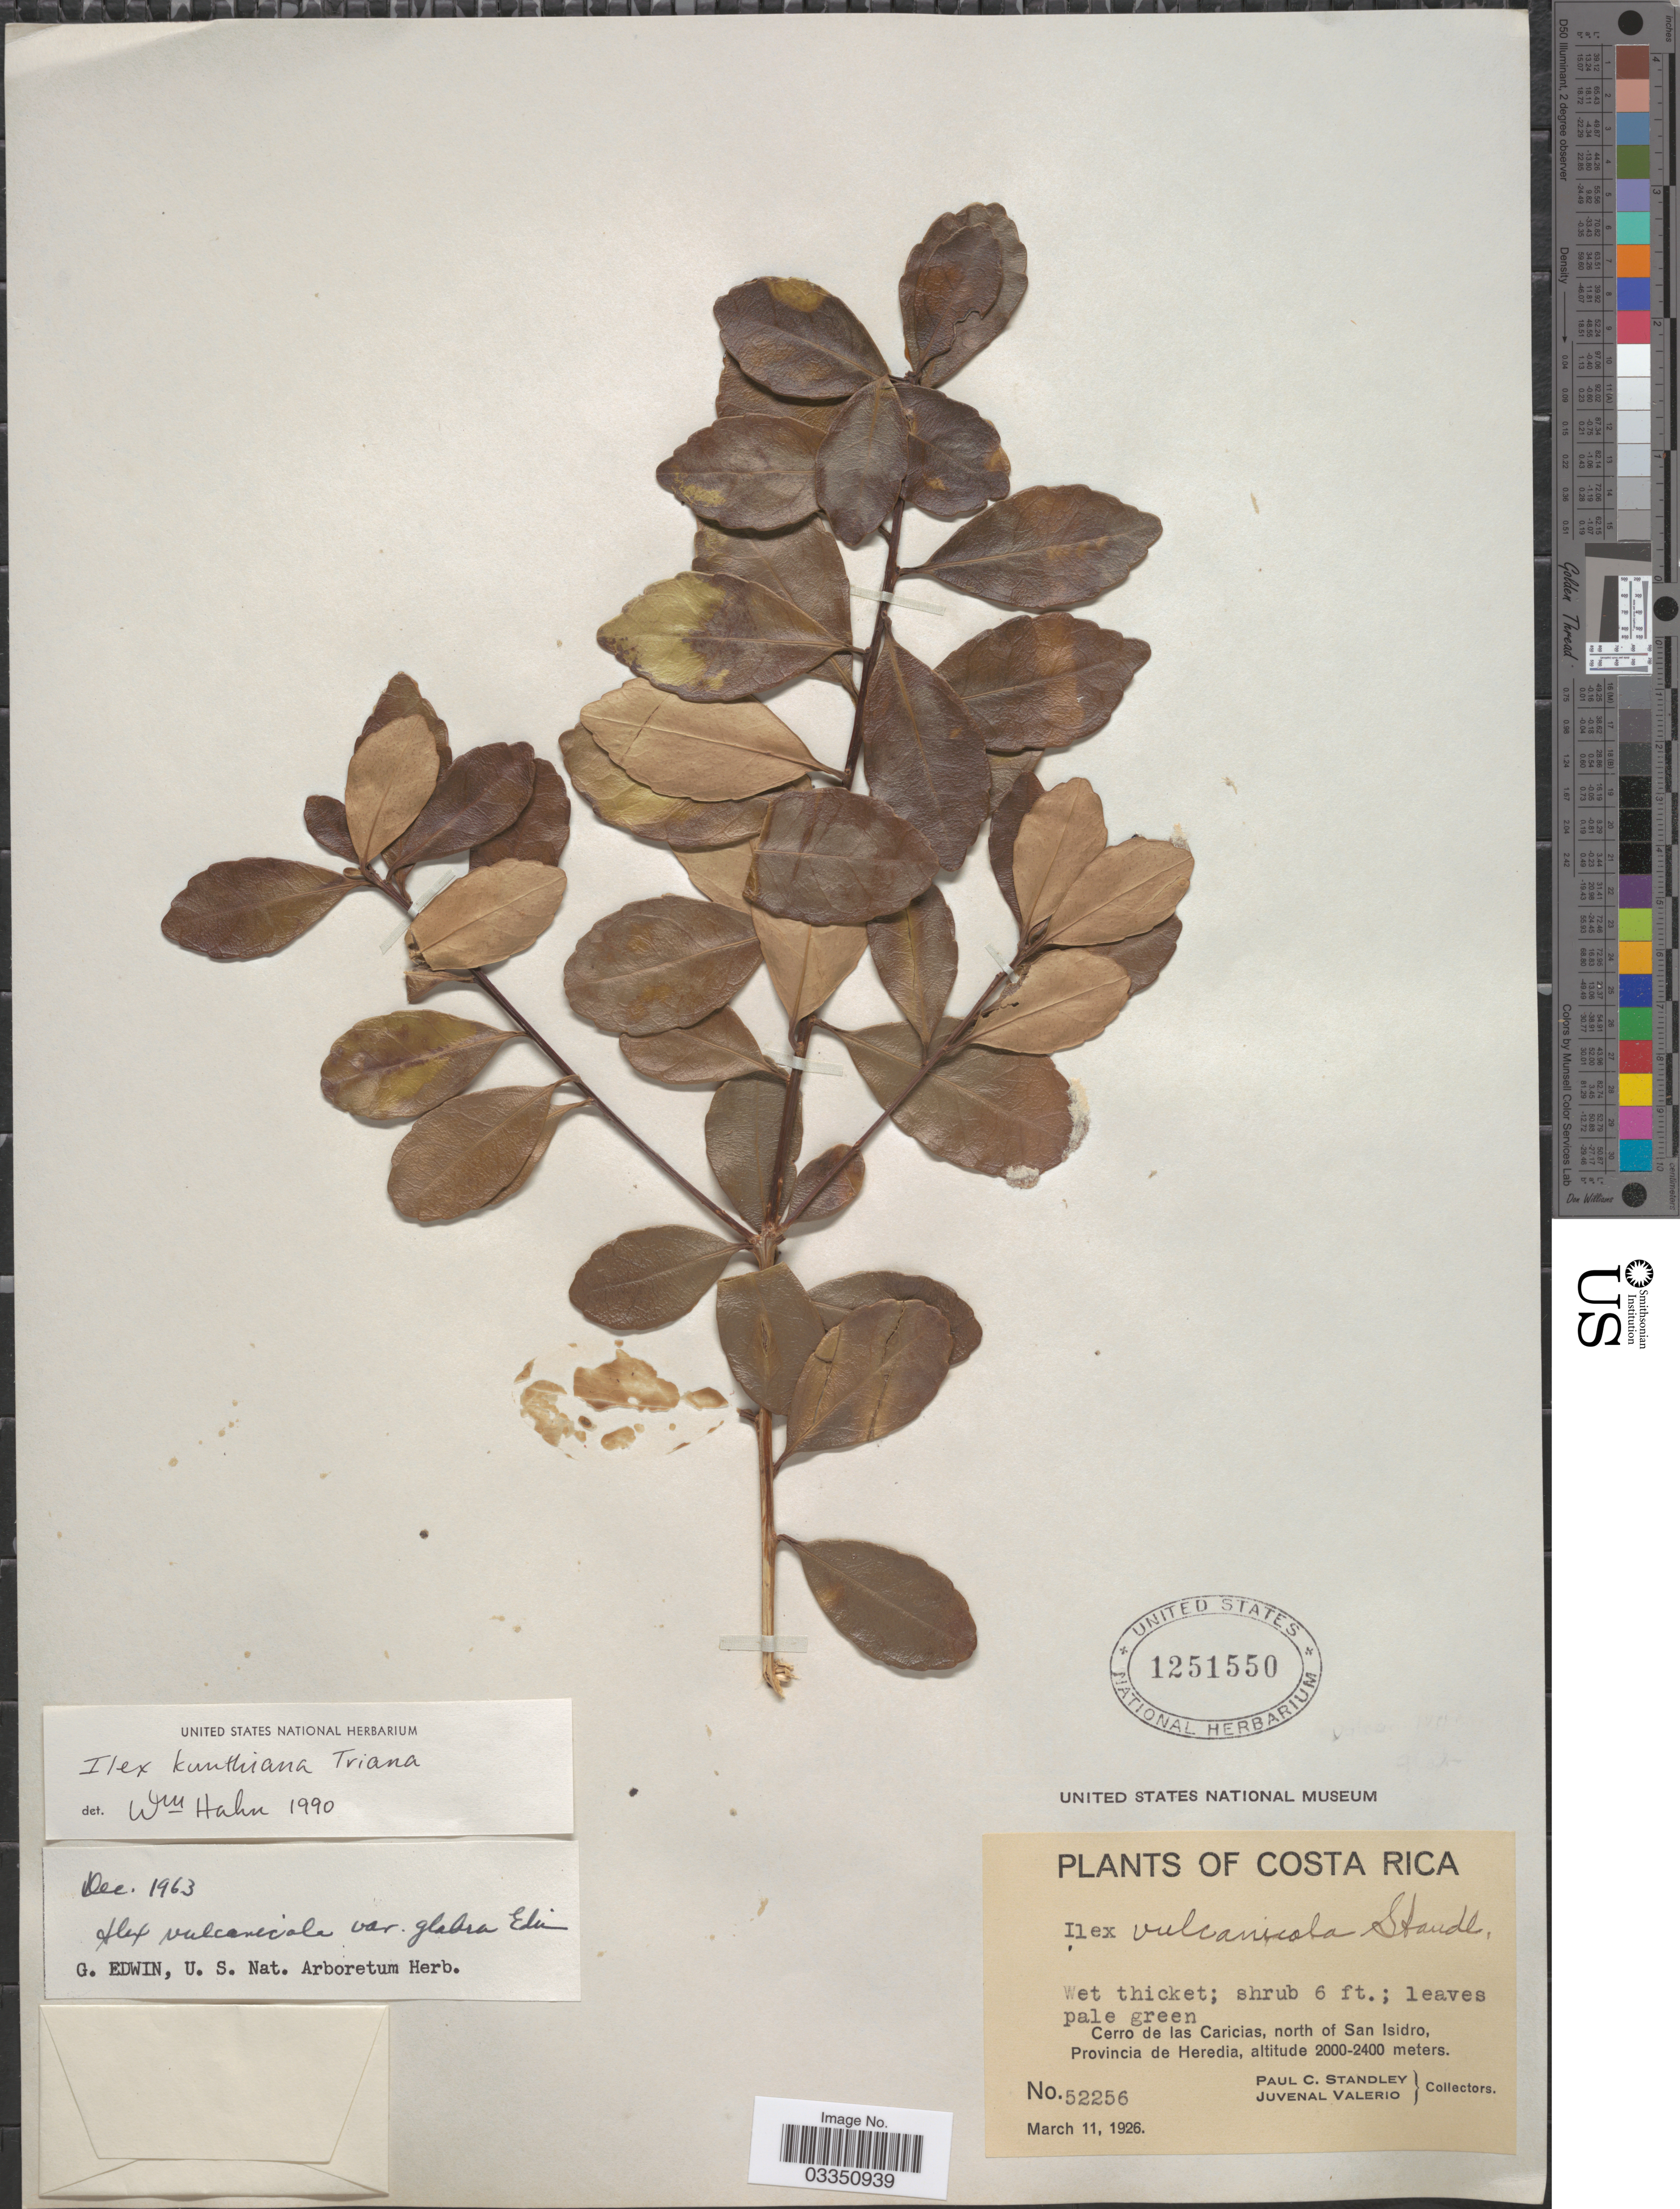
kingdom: Plantae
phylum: Tracheophyta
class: Magnoliopsida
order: Aquifoliales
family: Aquifoliaceae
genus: Ilex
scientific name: Ilex kunthiana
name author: Triana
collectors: P. C. Standley & J. Valerio R.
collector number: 52256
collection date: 1926-03-11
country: Costa Rica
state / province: Heredia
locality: Cerro de las Caricias, north of San Isidro.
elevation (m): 2000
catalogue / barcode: US 1251550